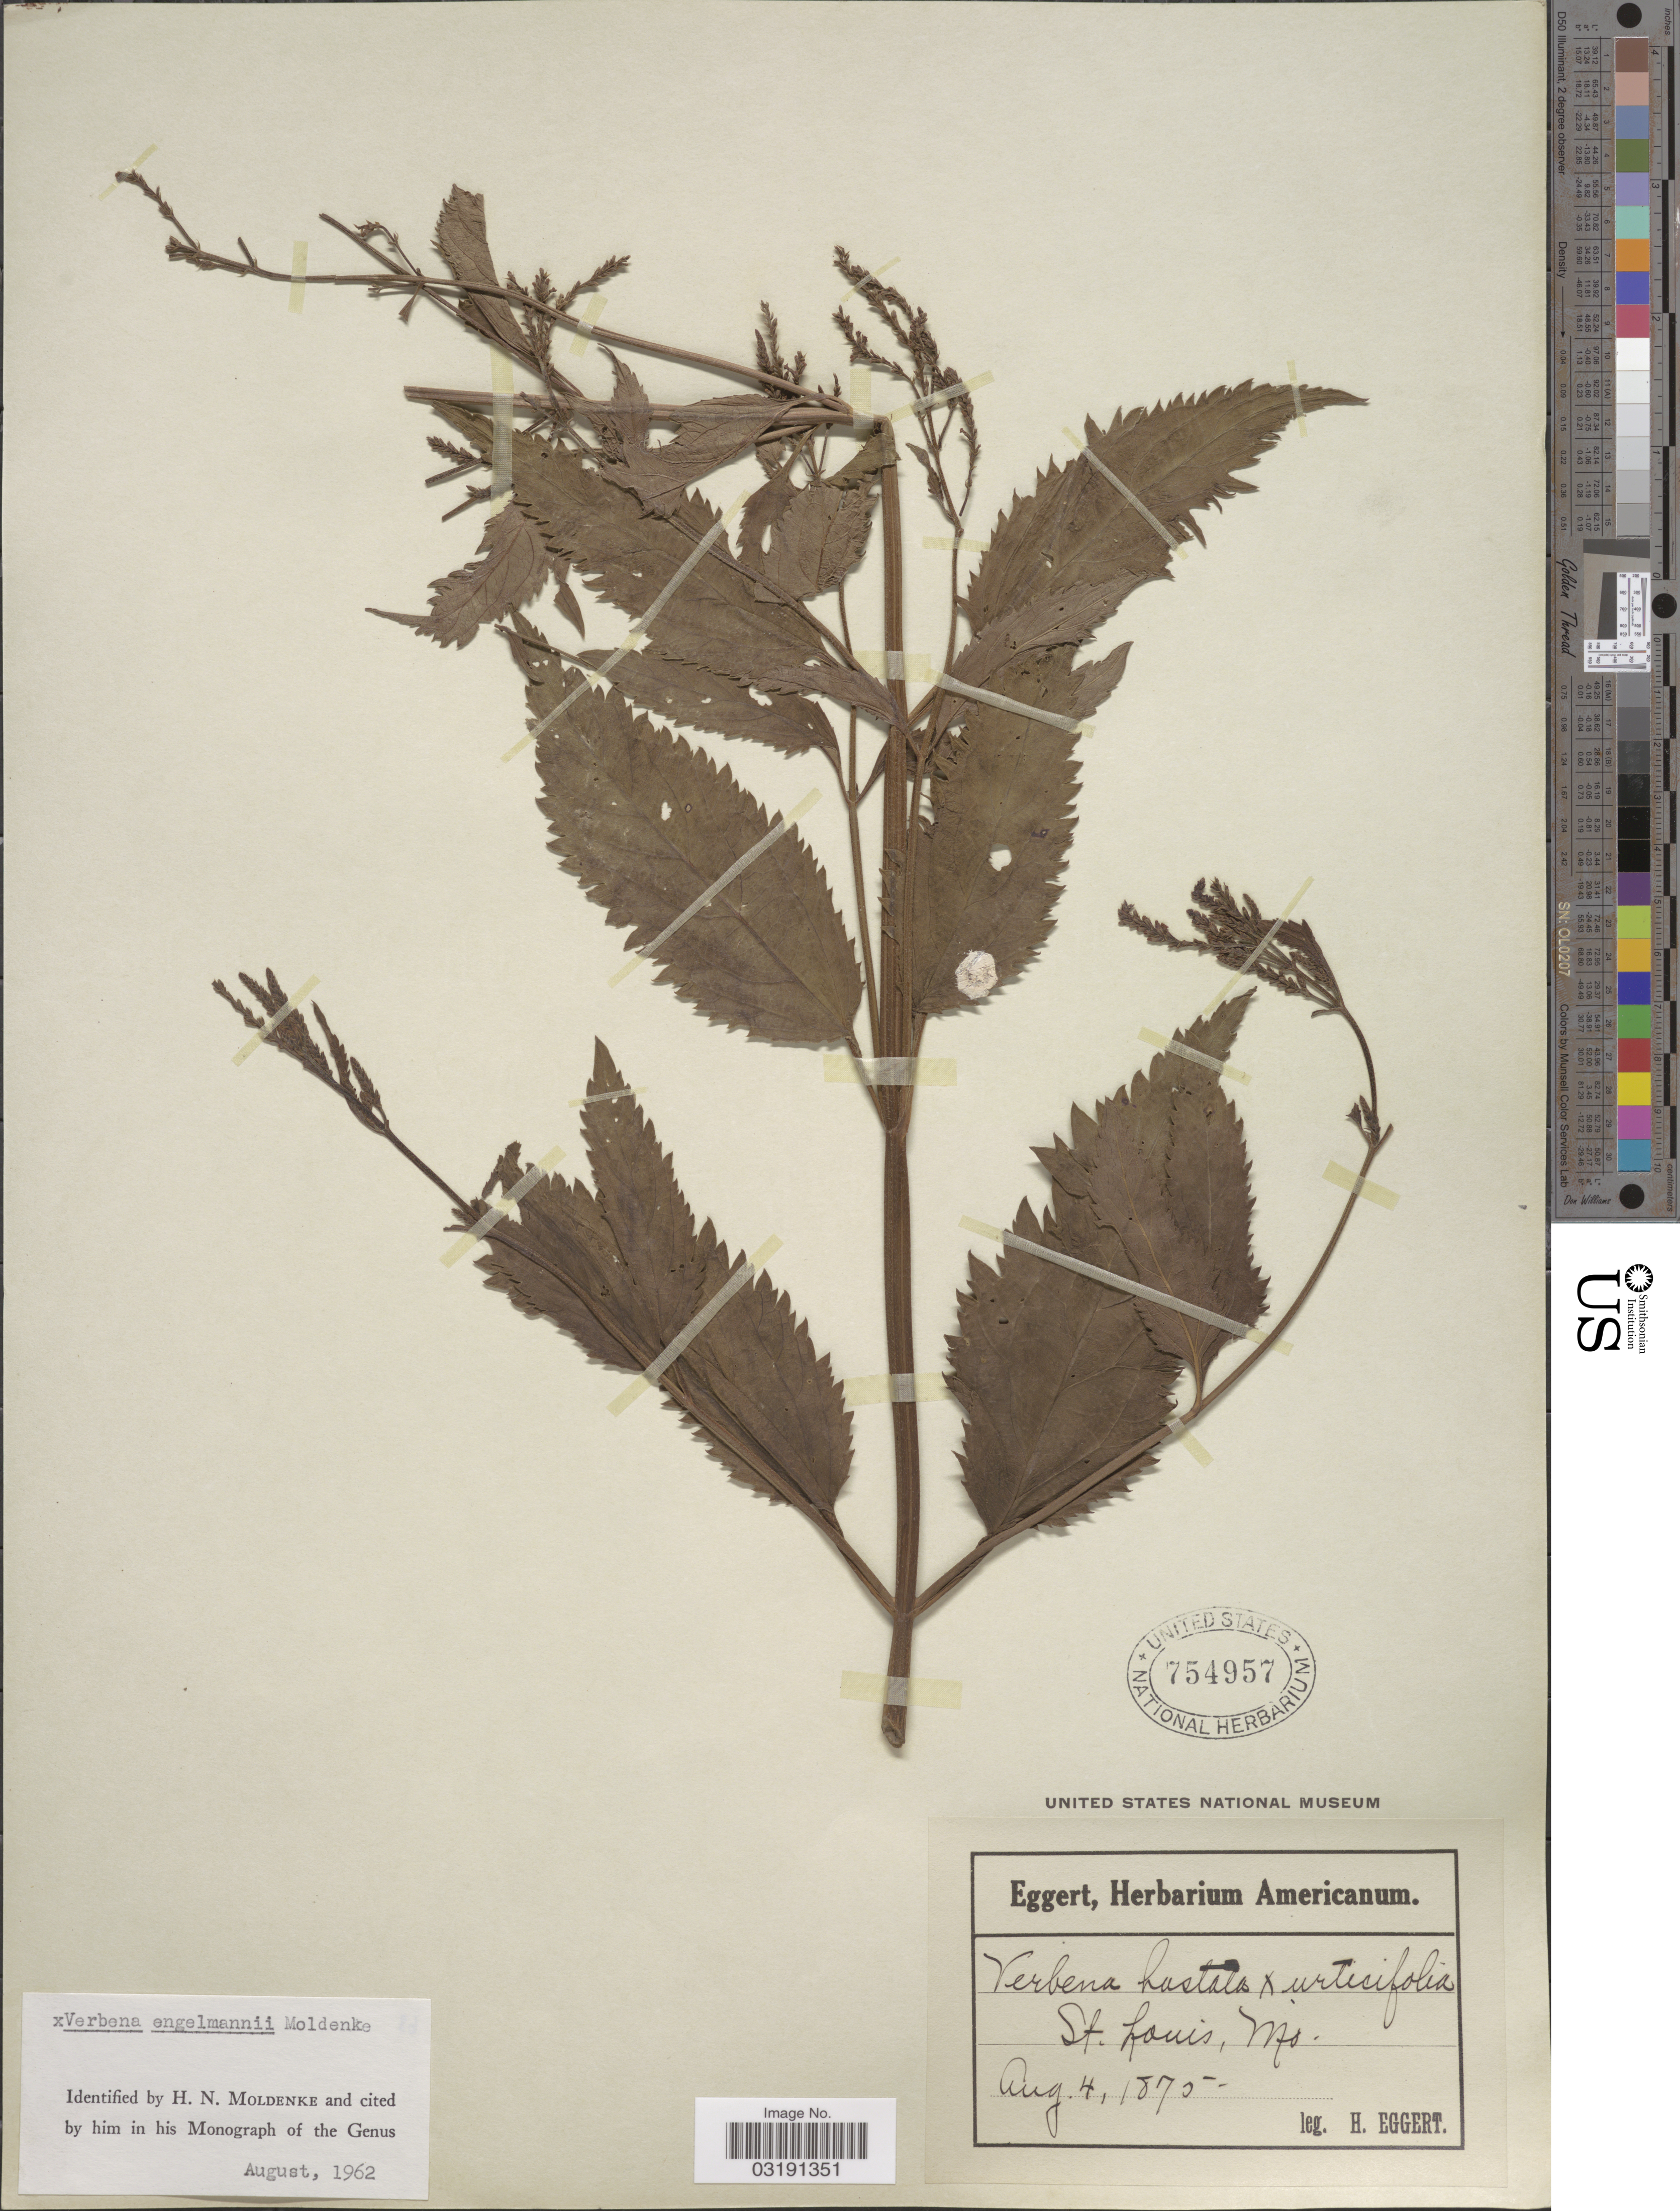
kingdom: Plantae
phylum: Tracheophyta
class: Magnoliopsida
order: Lamiales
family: Verbenaceae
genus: Verbena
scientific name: Verbena engelmannii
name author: Moldenke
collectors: H. Eggert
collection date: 1875-08-04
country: United States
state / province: Missouri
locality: St. Louis, Mo.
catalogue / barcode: US 754957